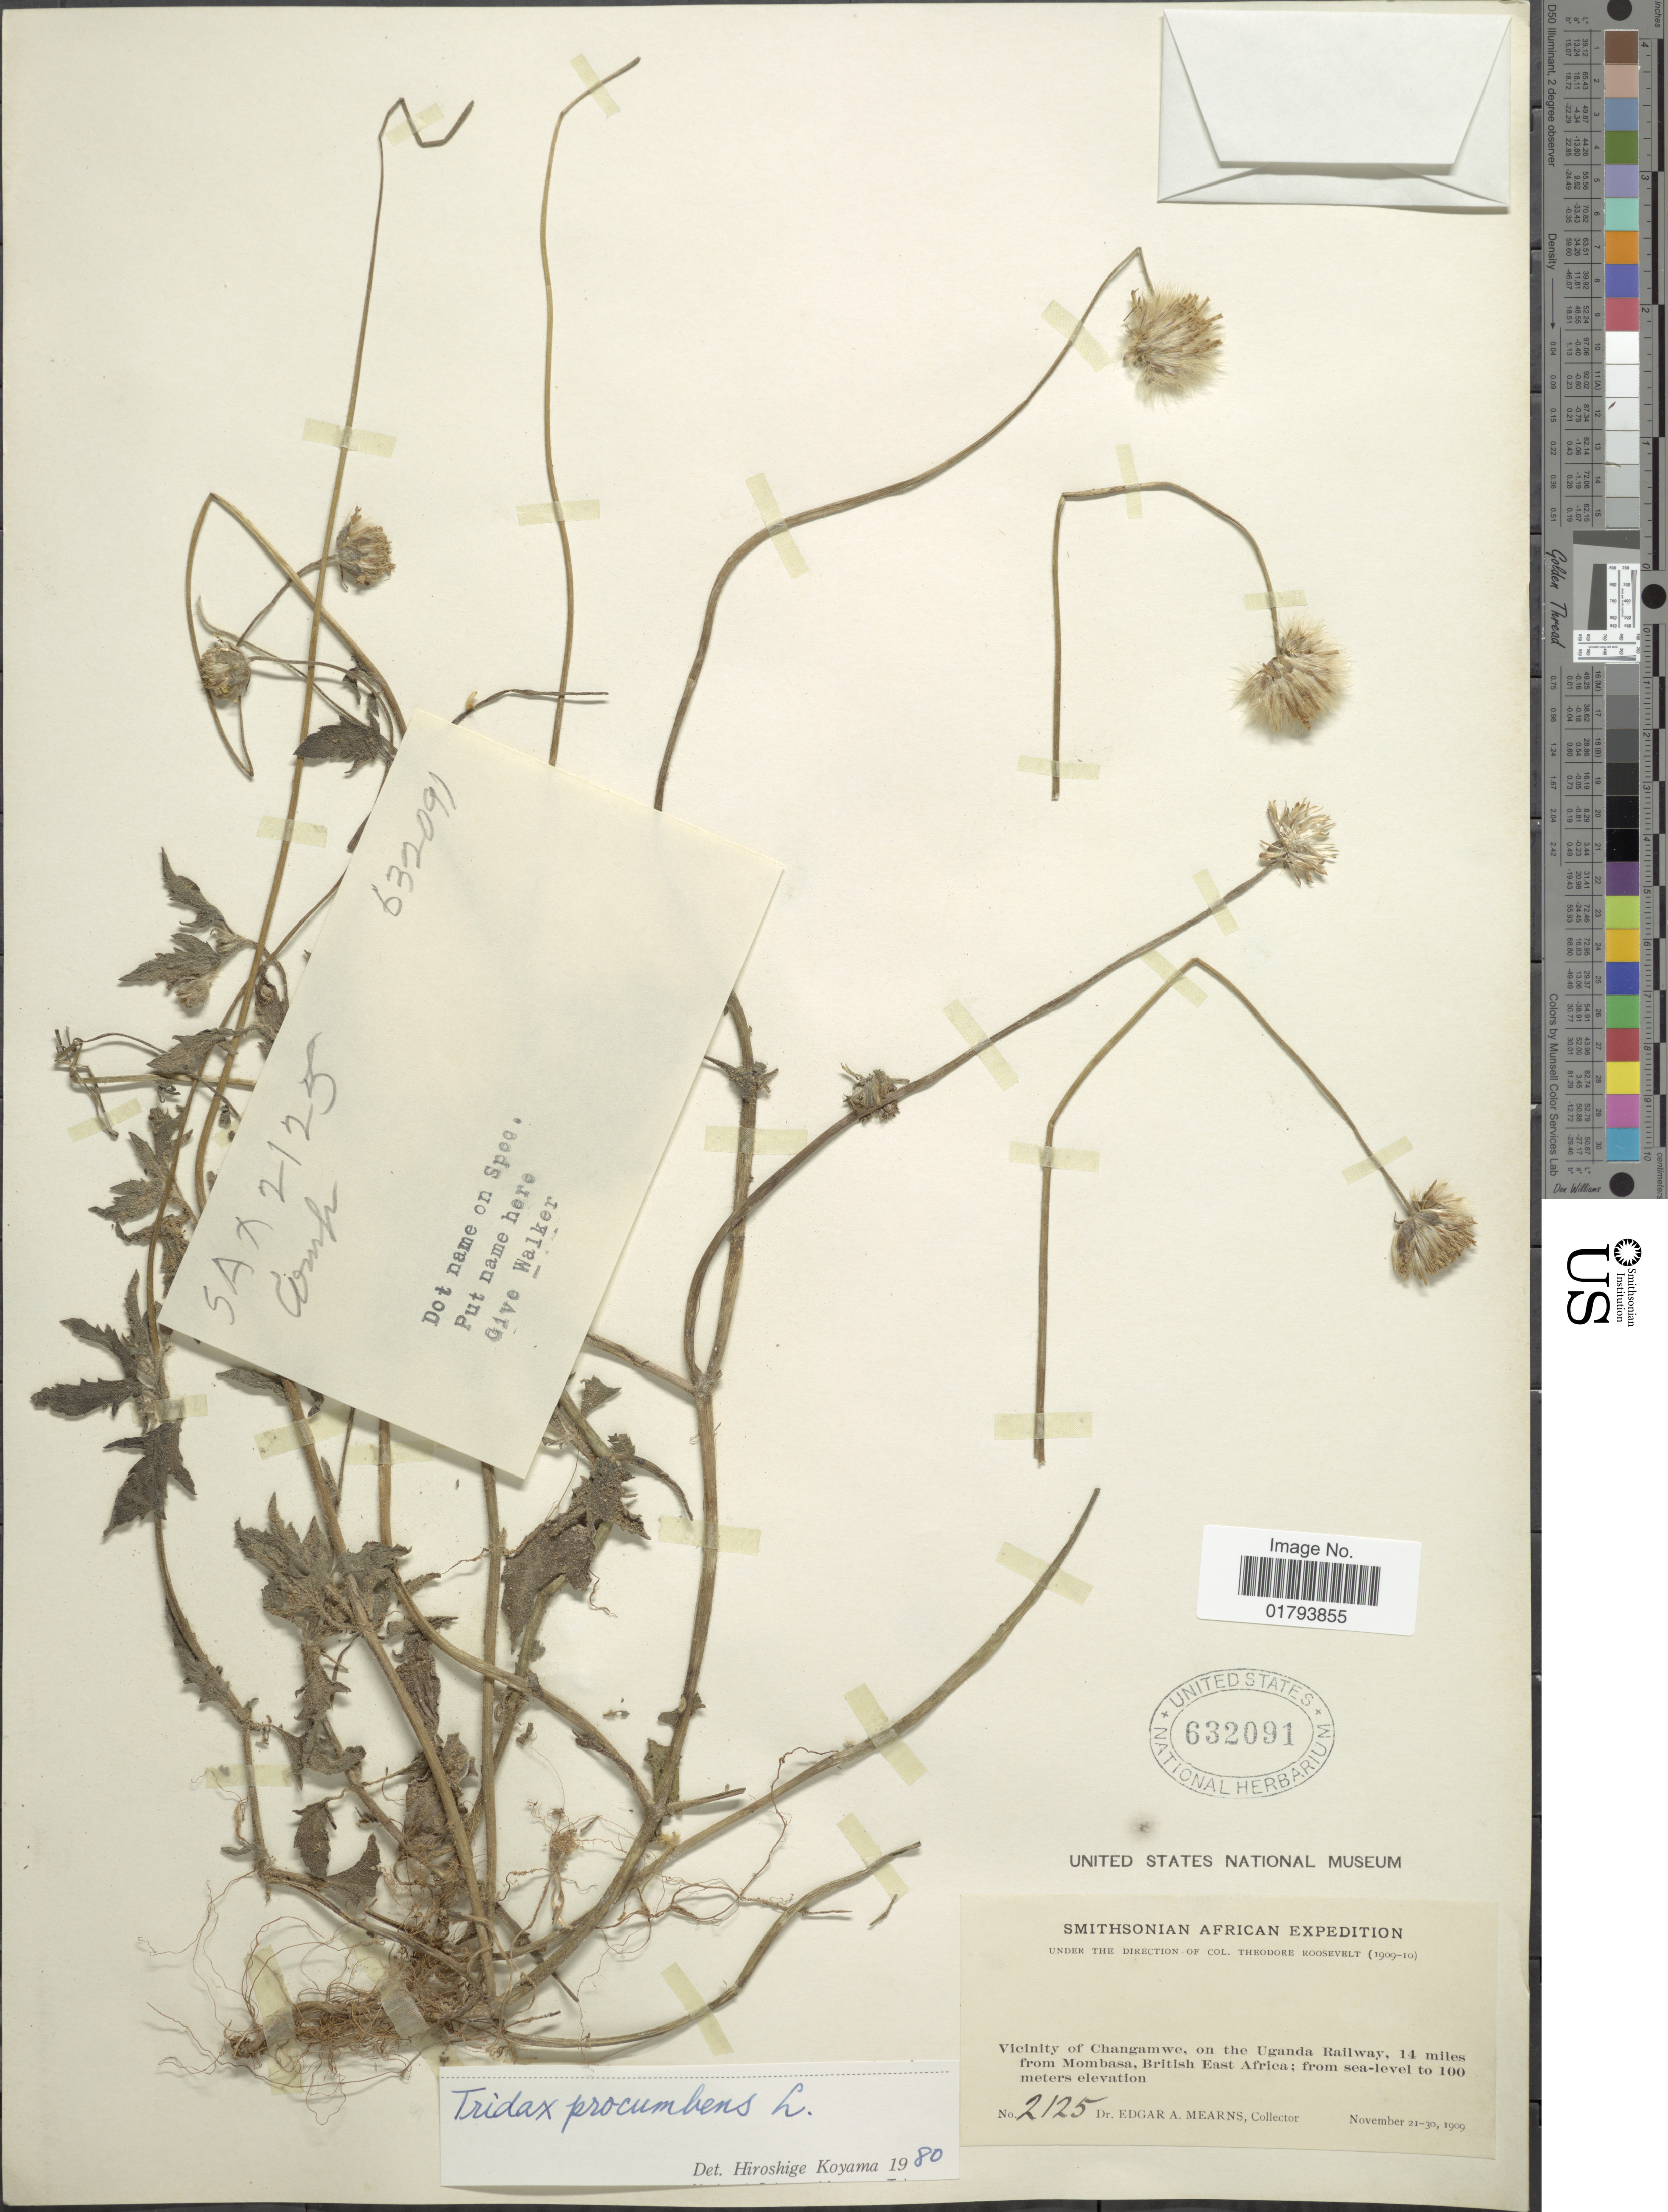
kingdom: Plantae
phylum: Tracheophyta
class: Magnoliopsida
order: Asterales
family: Asteraceae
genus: Tridax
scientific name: Tridax procumbens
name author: L.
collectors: E. A. Mearns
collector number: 2125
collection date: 1909-11-21/1909-11-30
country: Uganda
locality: Vicinity of Changamwe, on the Uganda Railway, 14 miles from Mombasa, British East Africa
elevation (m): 100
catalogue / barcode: US 632091